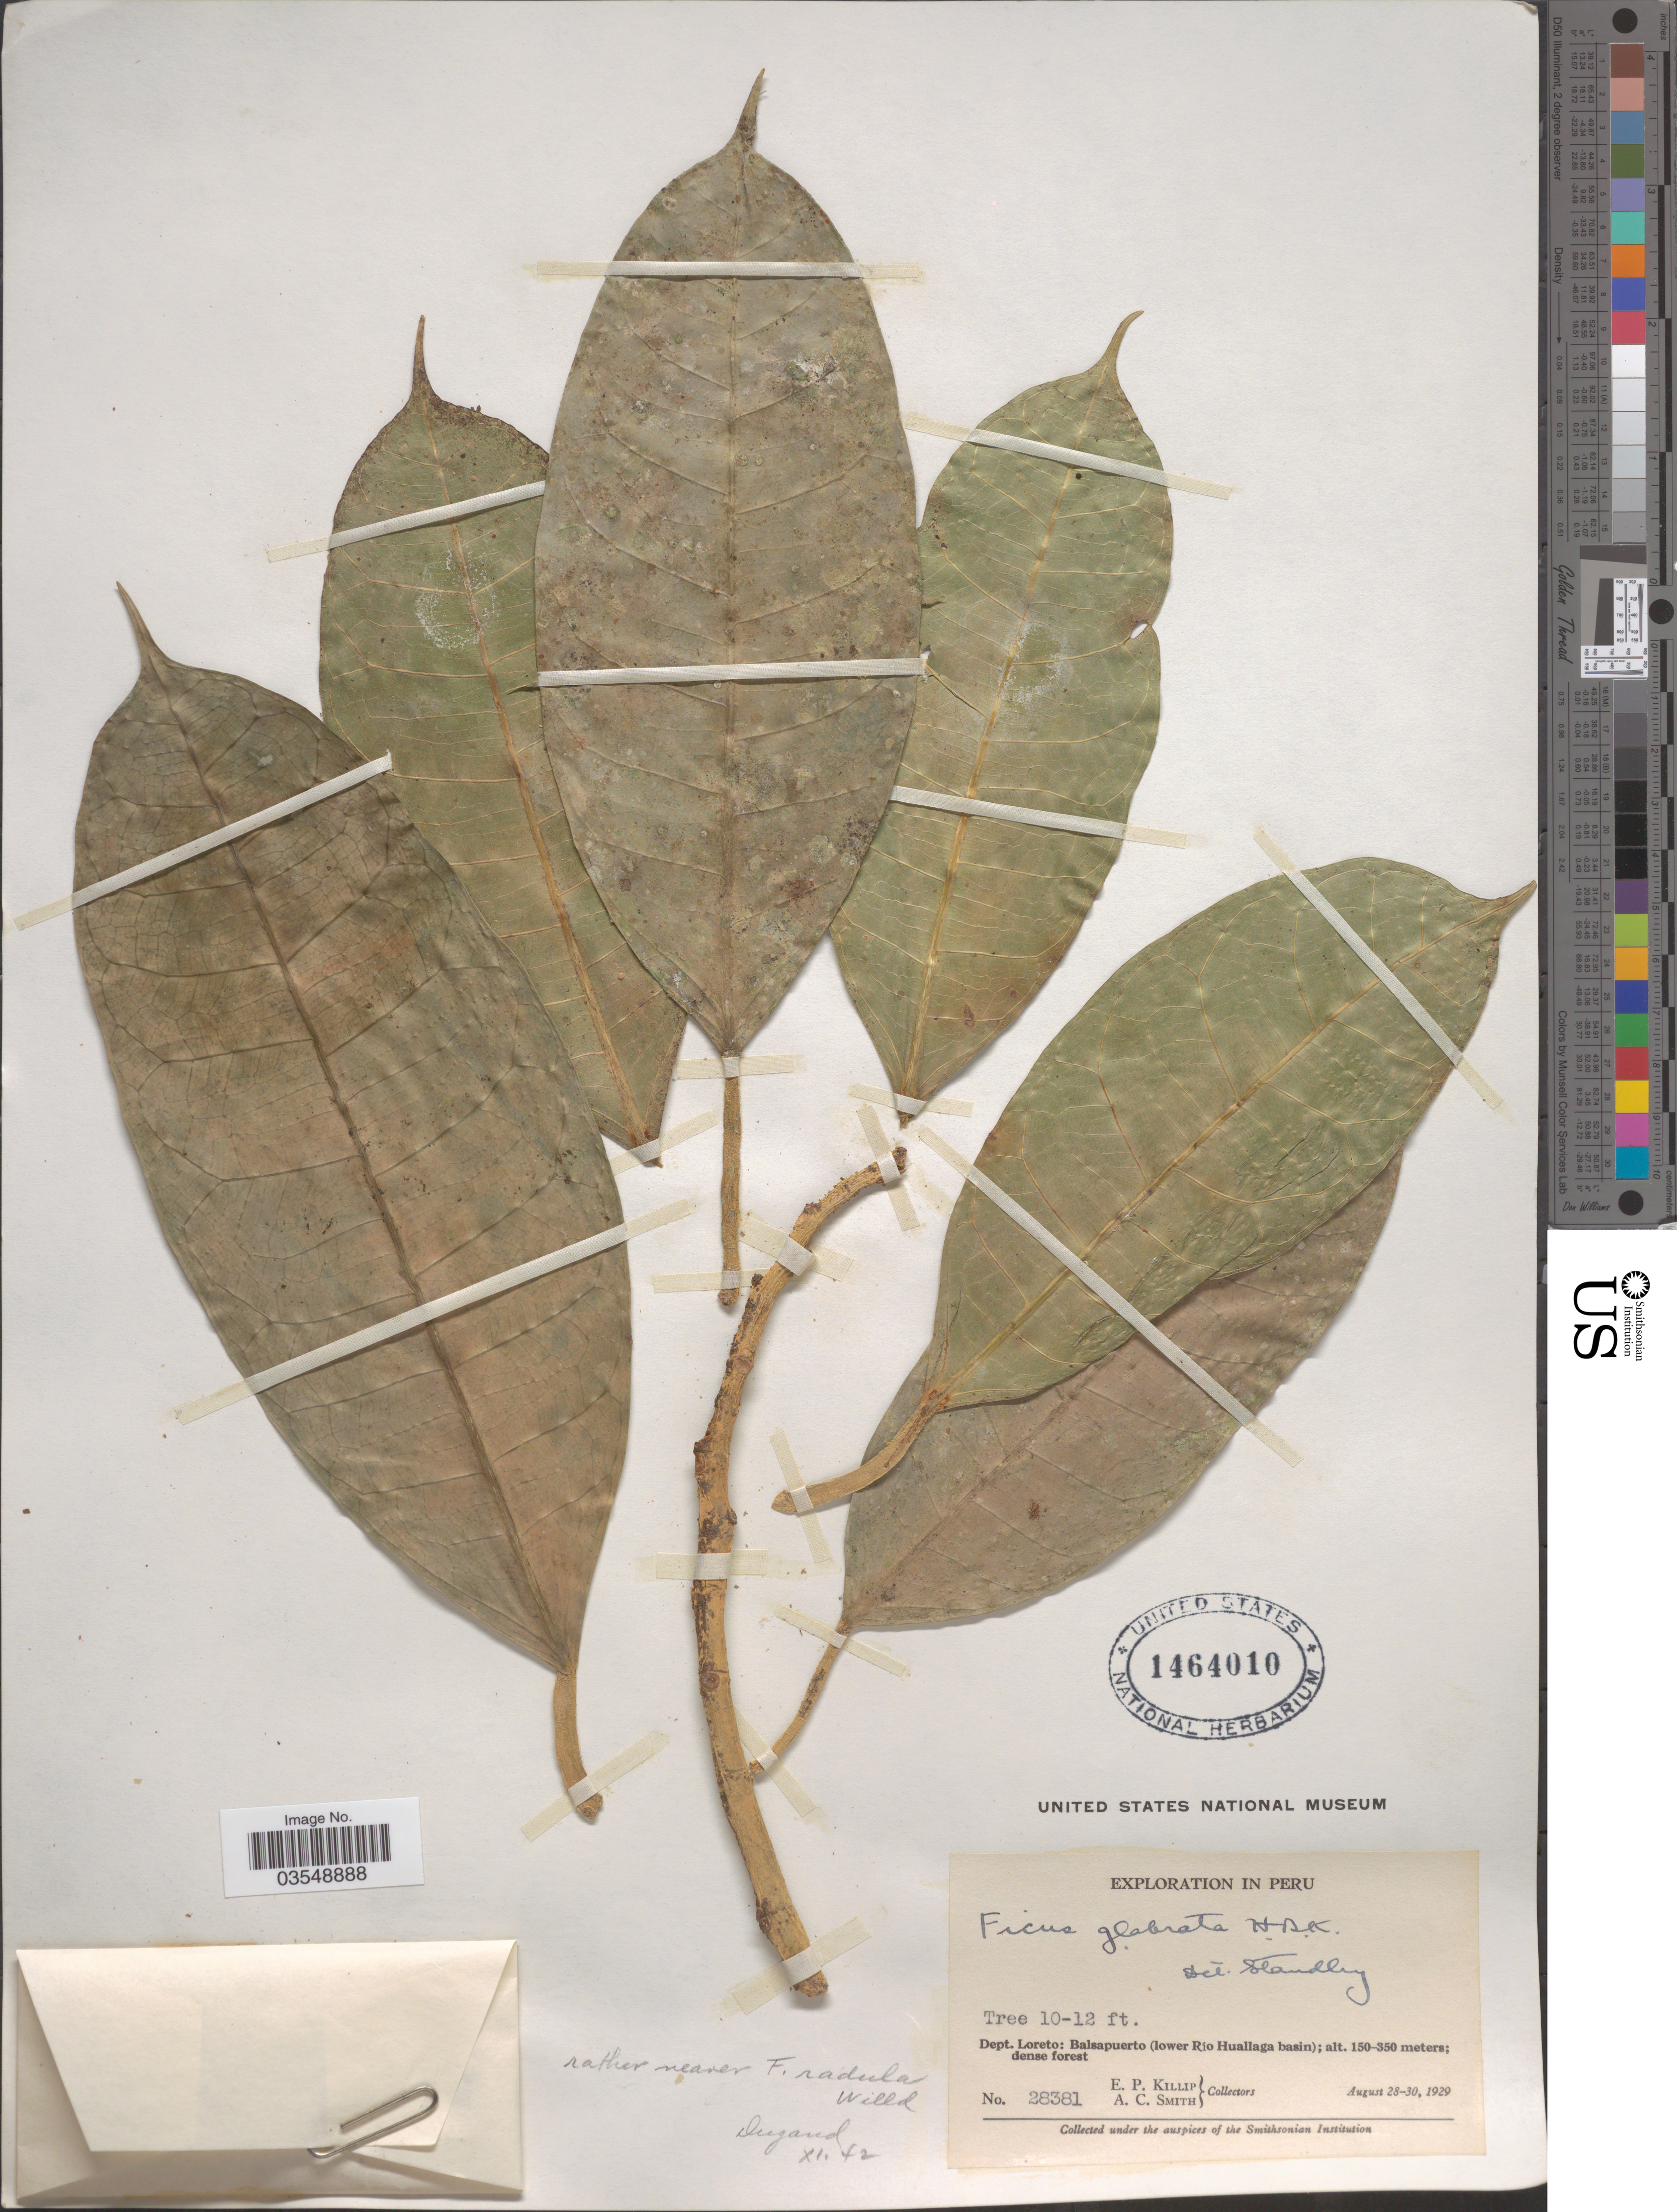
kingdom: Plantae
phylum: Tracheophyta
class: Magnoliopsida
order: Rosales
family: Moraceae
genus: Ficus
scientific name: Ficus radula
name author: Humb. & Bonpl. ex Willd.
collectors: E. P. Killip & A. C. Smith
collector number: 28381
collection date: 1929-08-28/1929-08-30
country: Peru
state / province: Loreto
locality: Dept. Loreto: Balsapuerto (lower Río Huallaga basin).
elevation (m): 150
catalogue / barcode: US 1464010